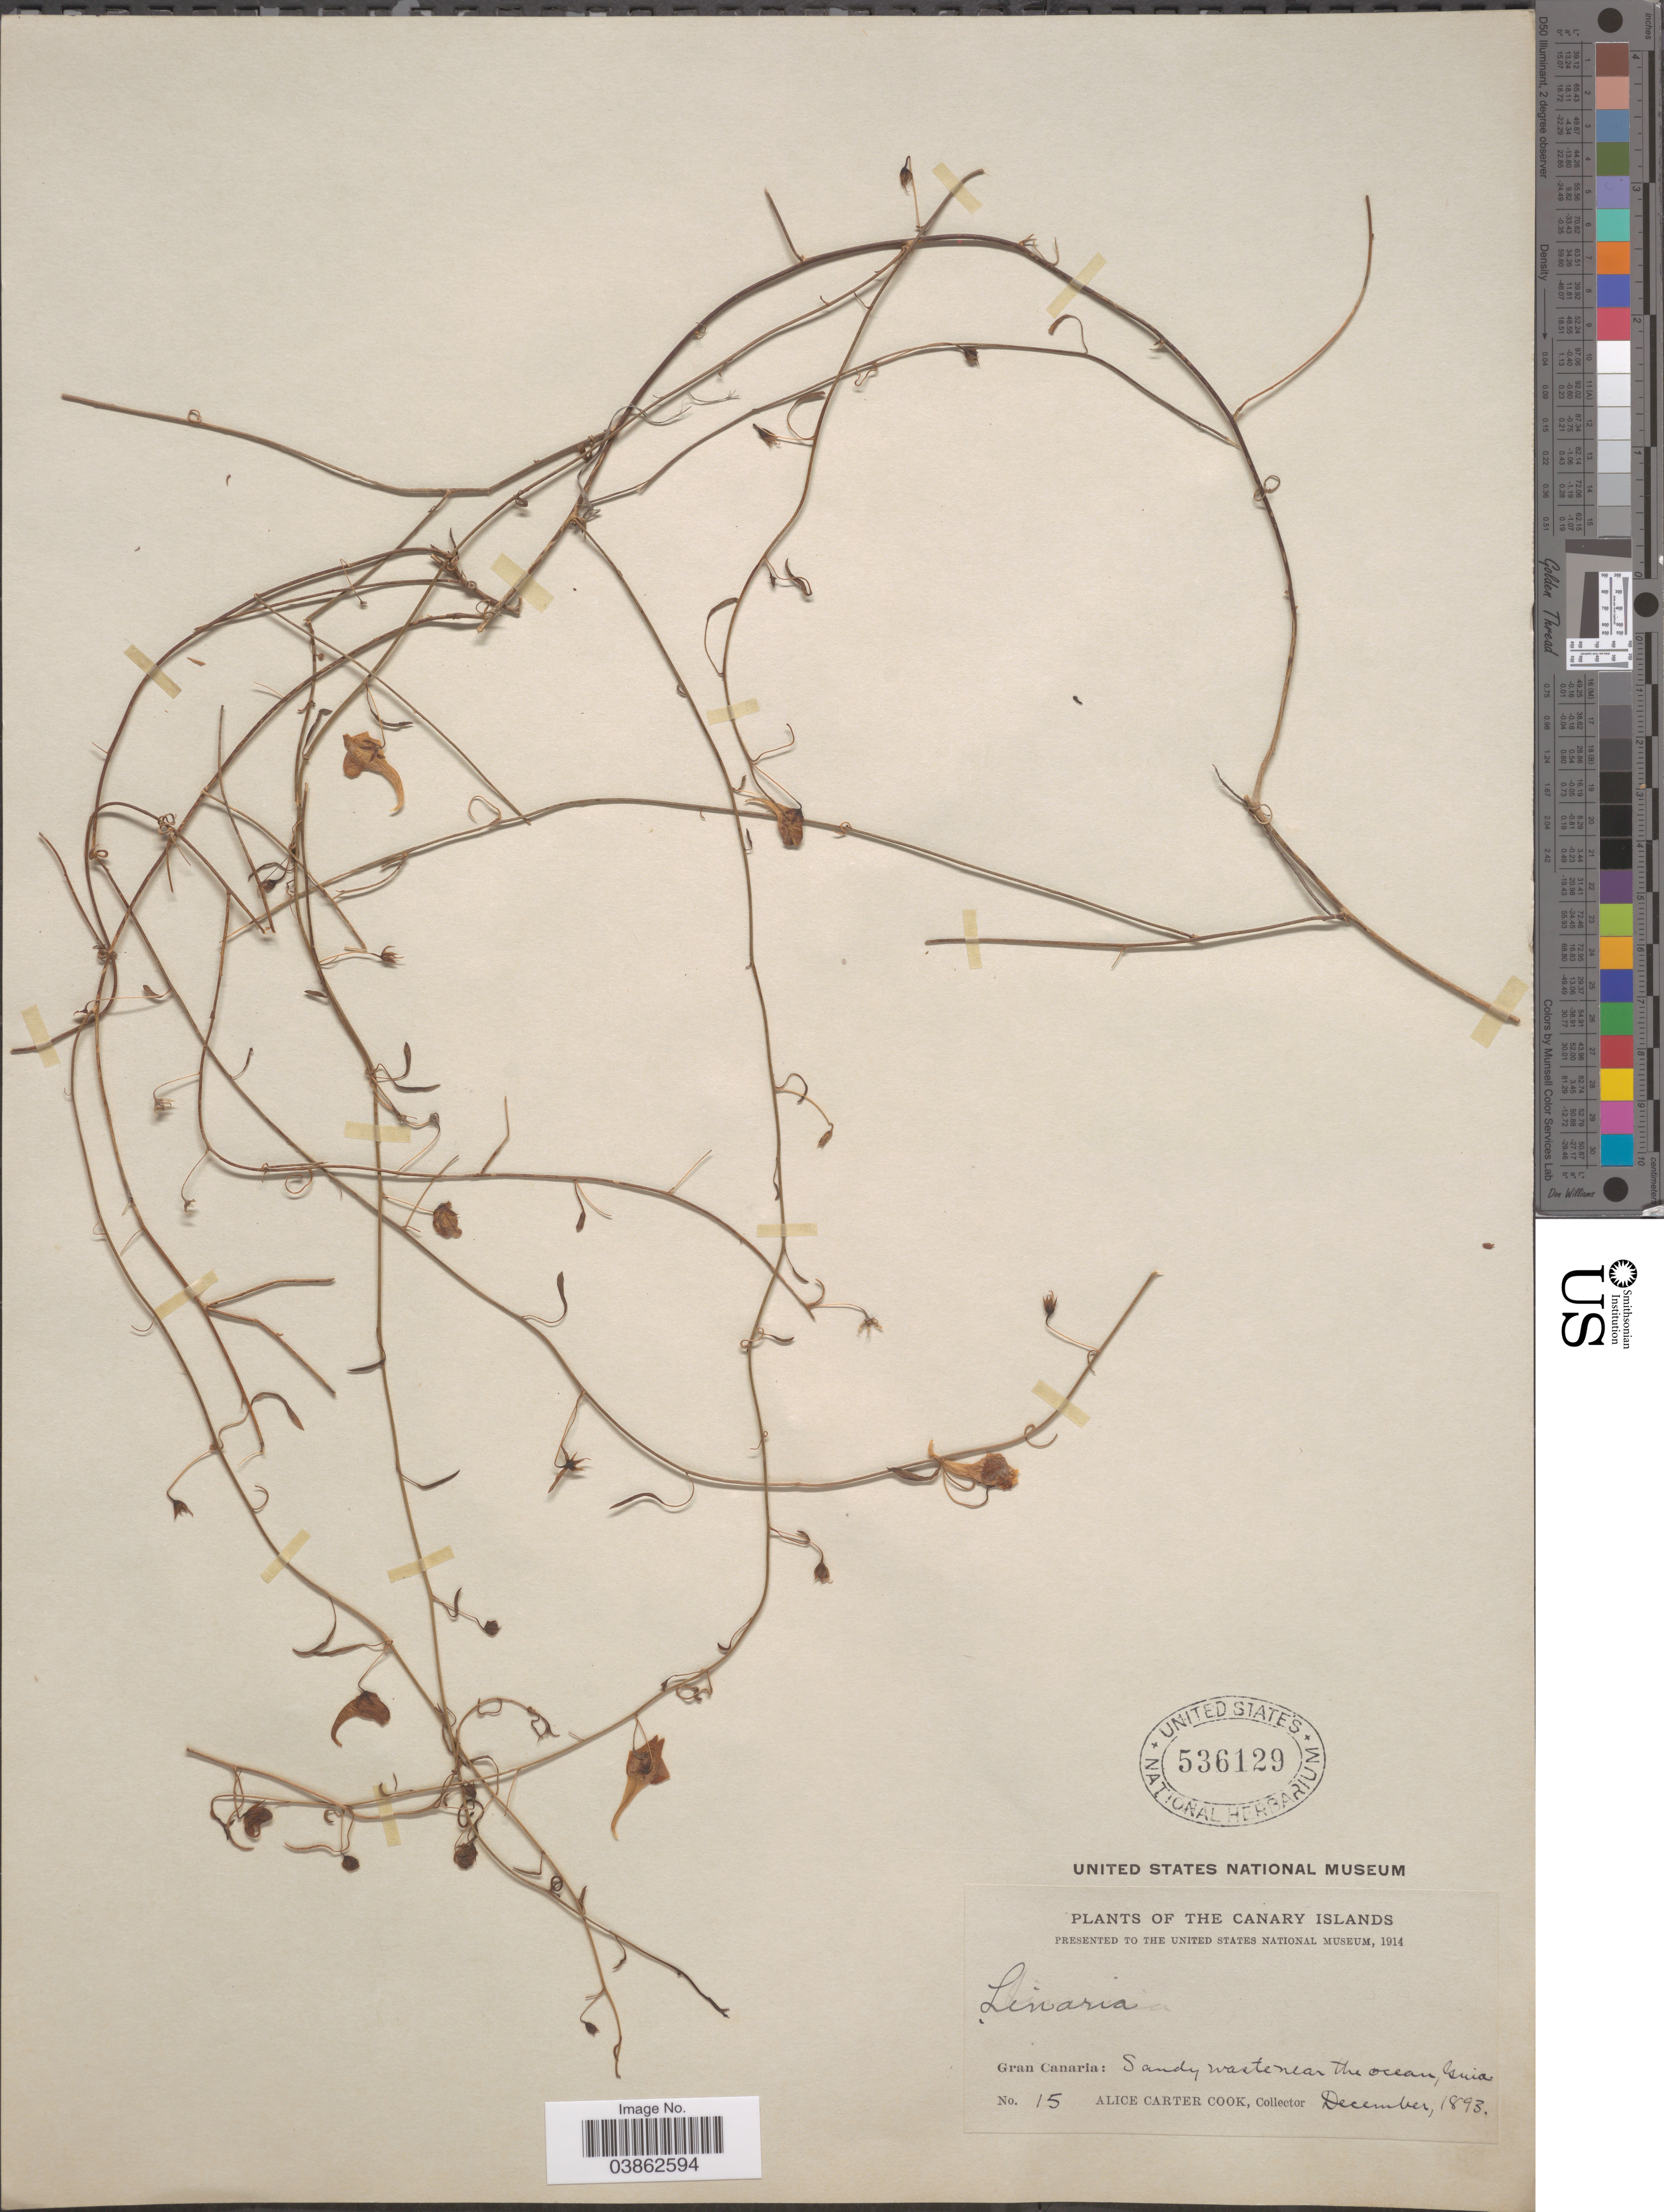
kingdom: Plantae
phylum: Tracheophyta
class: Magnoliopsida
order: Lamiales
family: Plantaginaceae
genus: Elatinoides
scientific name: Elatinoides spuria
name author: (L.) Wettst.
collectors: Alice C. Cook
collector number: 15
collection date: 1893-12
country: Spain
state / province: Canarias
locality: Canary Islands. Gran Canaria: Sandy waste near the ocean, Guia.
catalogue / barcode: US 536129